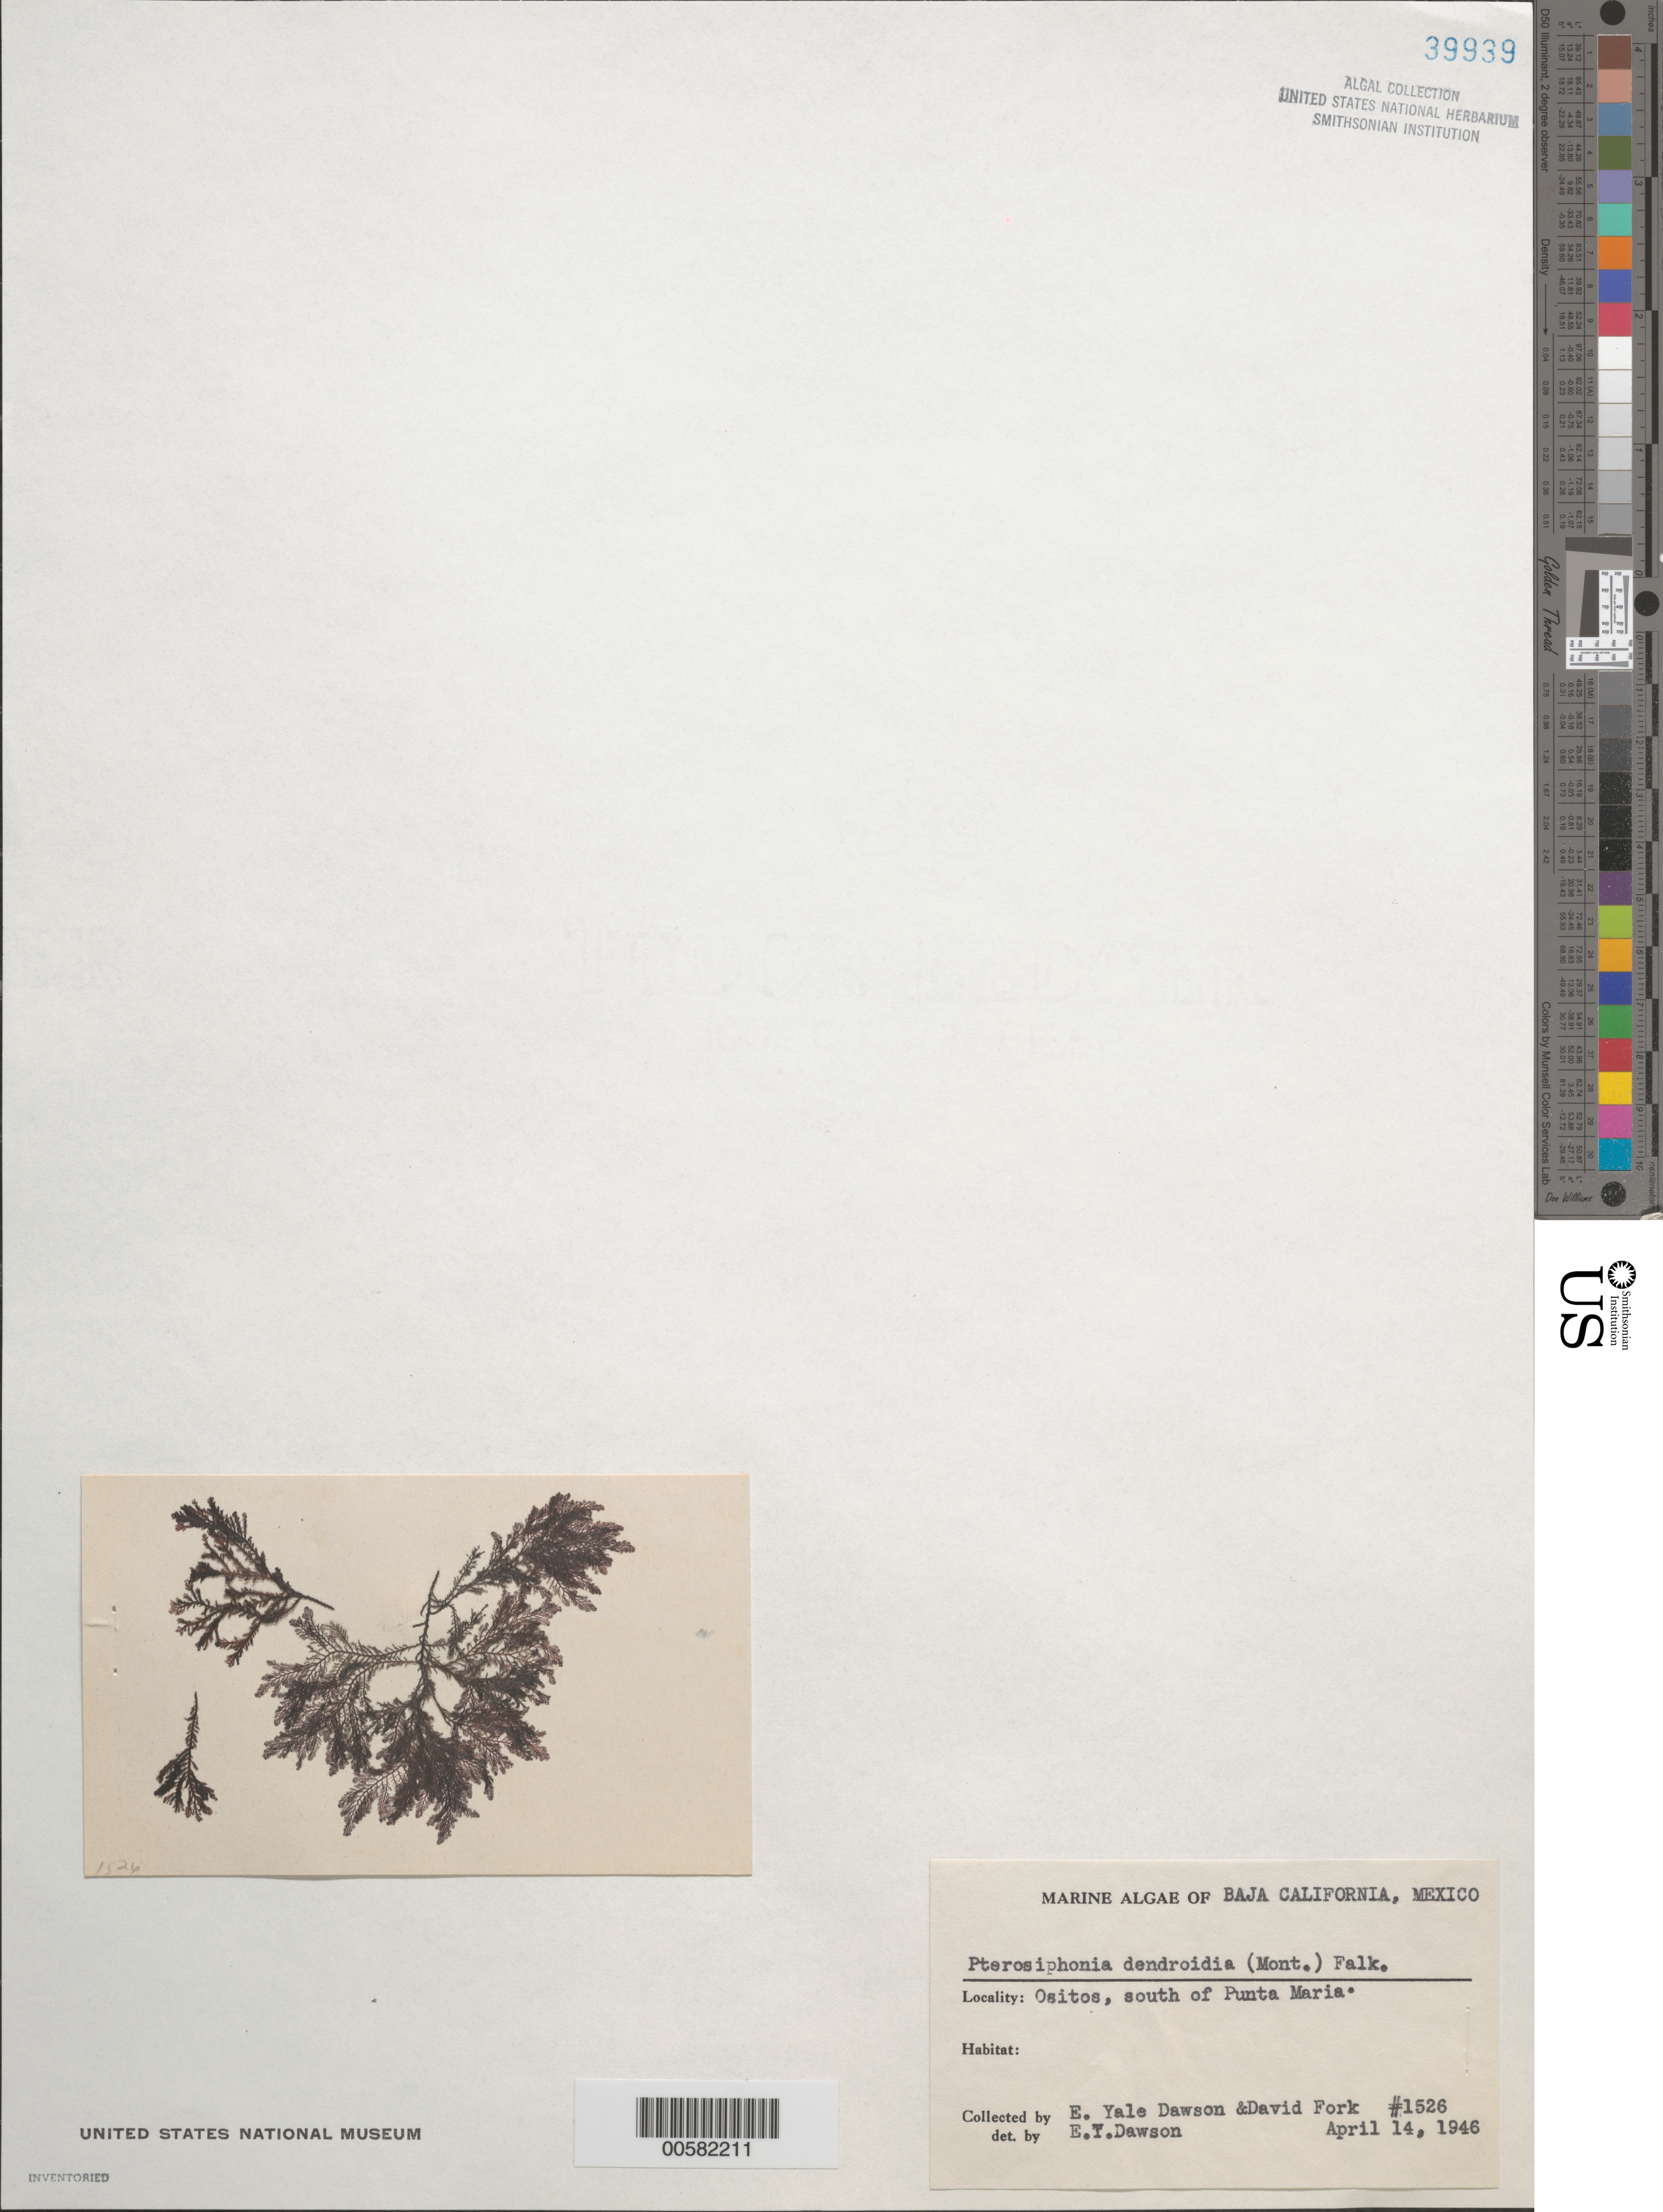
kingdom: Plantae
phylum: Rhodophyta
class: Florideophyceae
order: Ceramiales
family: Rhodomelaceae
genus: Symphyocladiella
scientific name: Symphyocladiella dendroidea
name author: (Montagne) Bustamante et al.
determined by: Algae name updating Project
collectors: E. Y. Dawson & D. Fork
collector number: EYD 1526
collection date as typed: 14 Apr 1946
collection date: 1946-04-14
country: Mexico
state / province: Baja California Norte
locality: Ojito, 2 miles south of El Cardon, south of Punta Maria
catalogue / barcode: US 39939